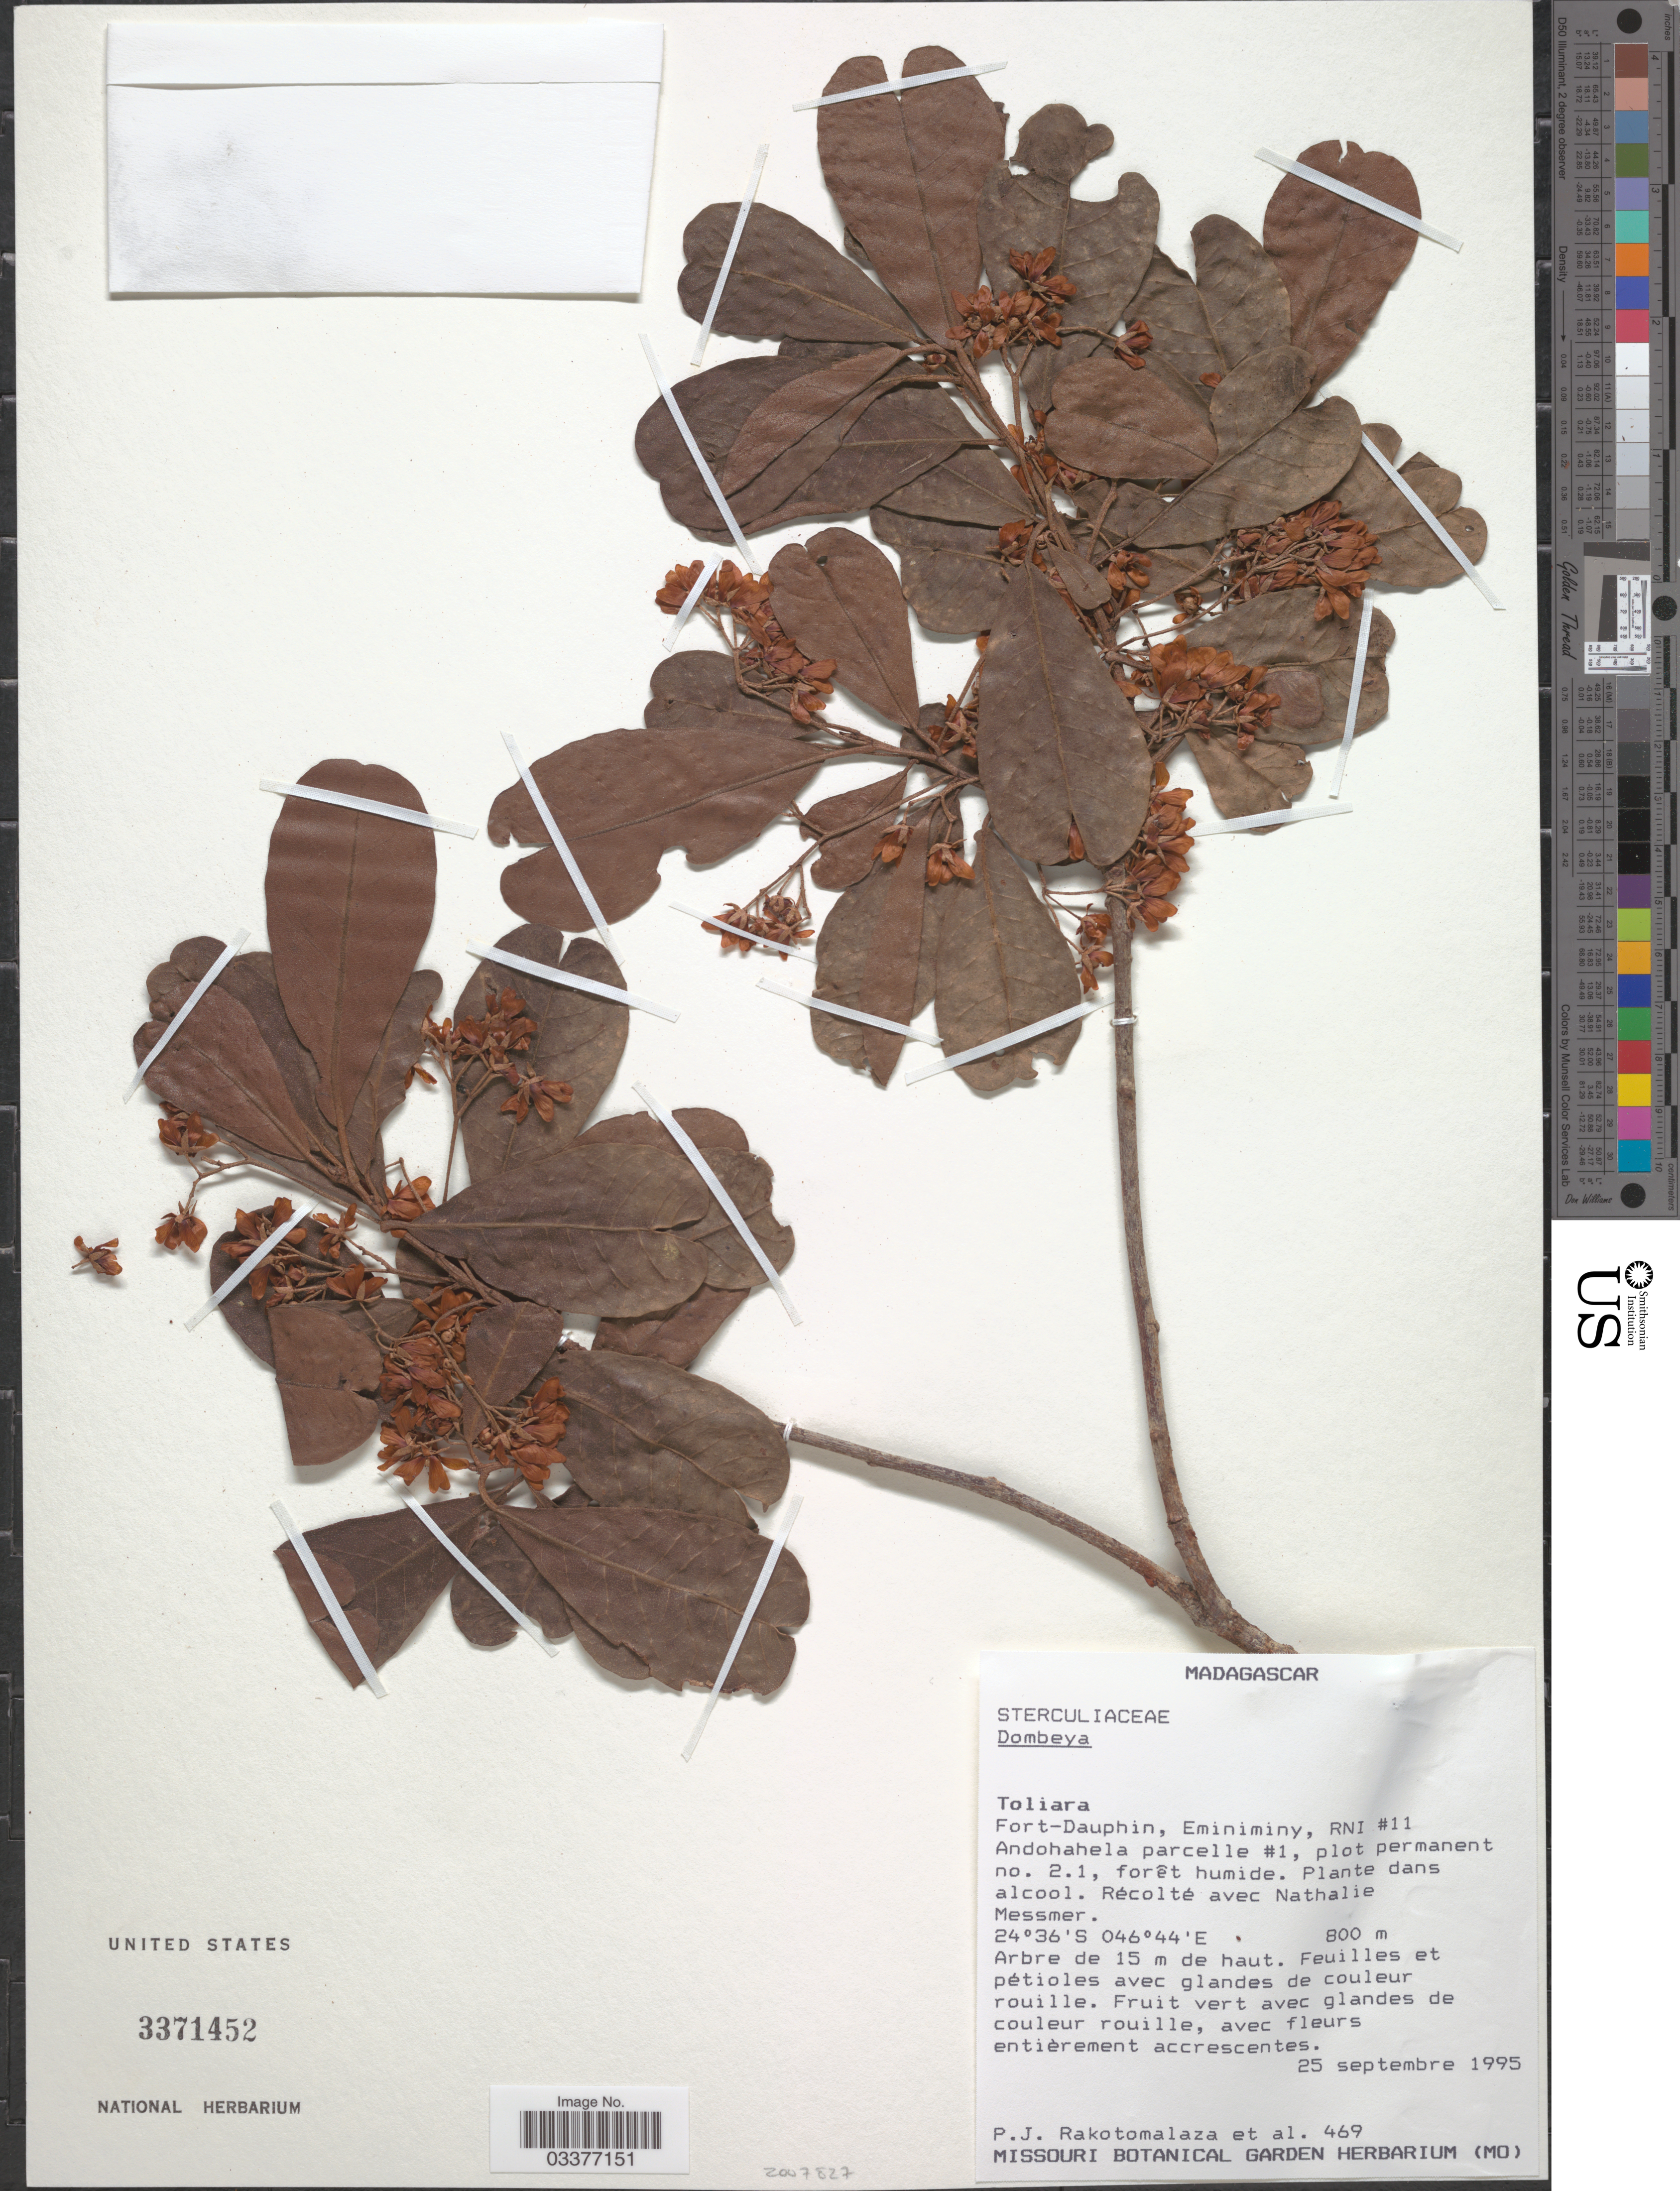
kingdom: Plantae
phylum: Tracheophyta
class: Magnoliopsida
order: Malvales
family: Malvaceae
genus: Dombeya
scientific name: Dombeya sp.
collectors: P. J. Rakotomalaza & N. Messmer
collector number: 469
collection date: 1995-09-25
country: Madagascar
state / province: Anosy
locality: Fort-Dauphin, Eminiminy, RNI #11. Andohahela parcelle #1, plot permanent no. 2.1.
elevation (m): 800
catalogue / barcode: US 3371452